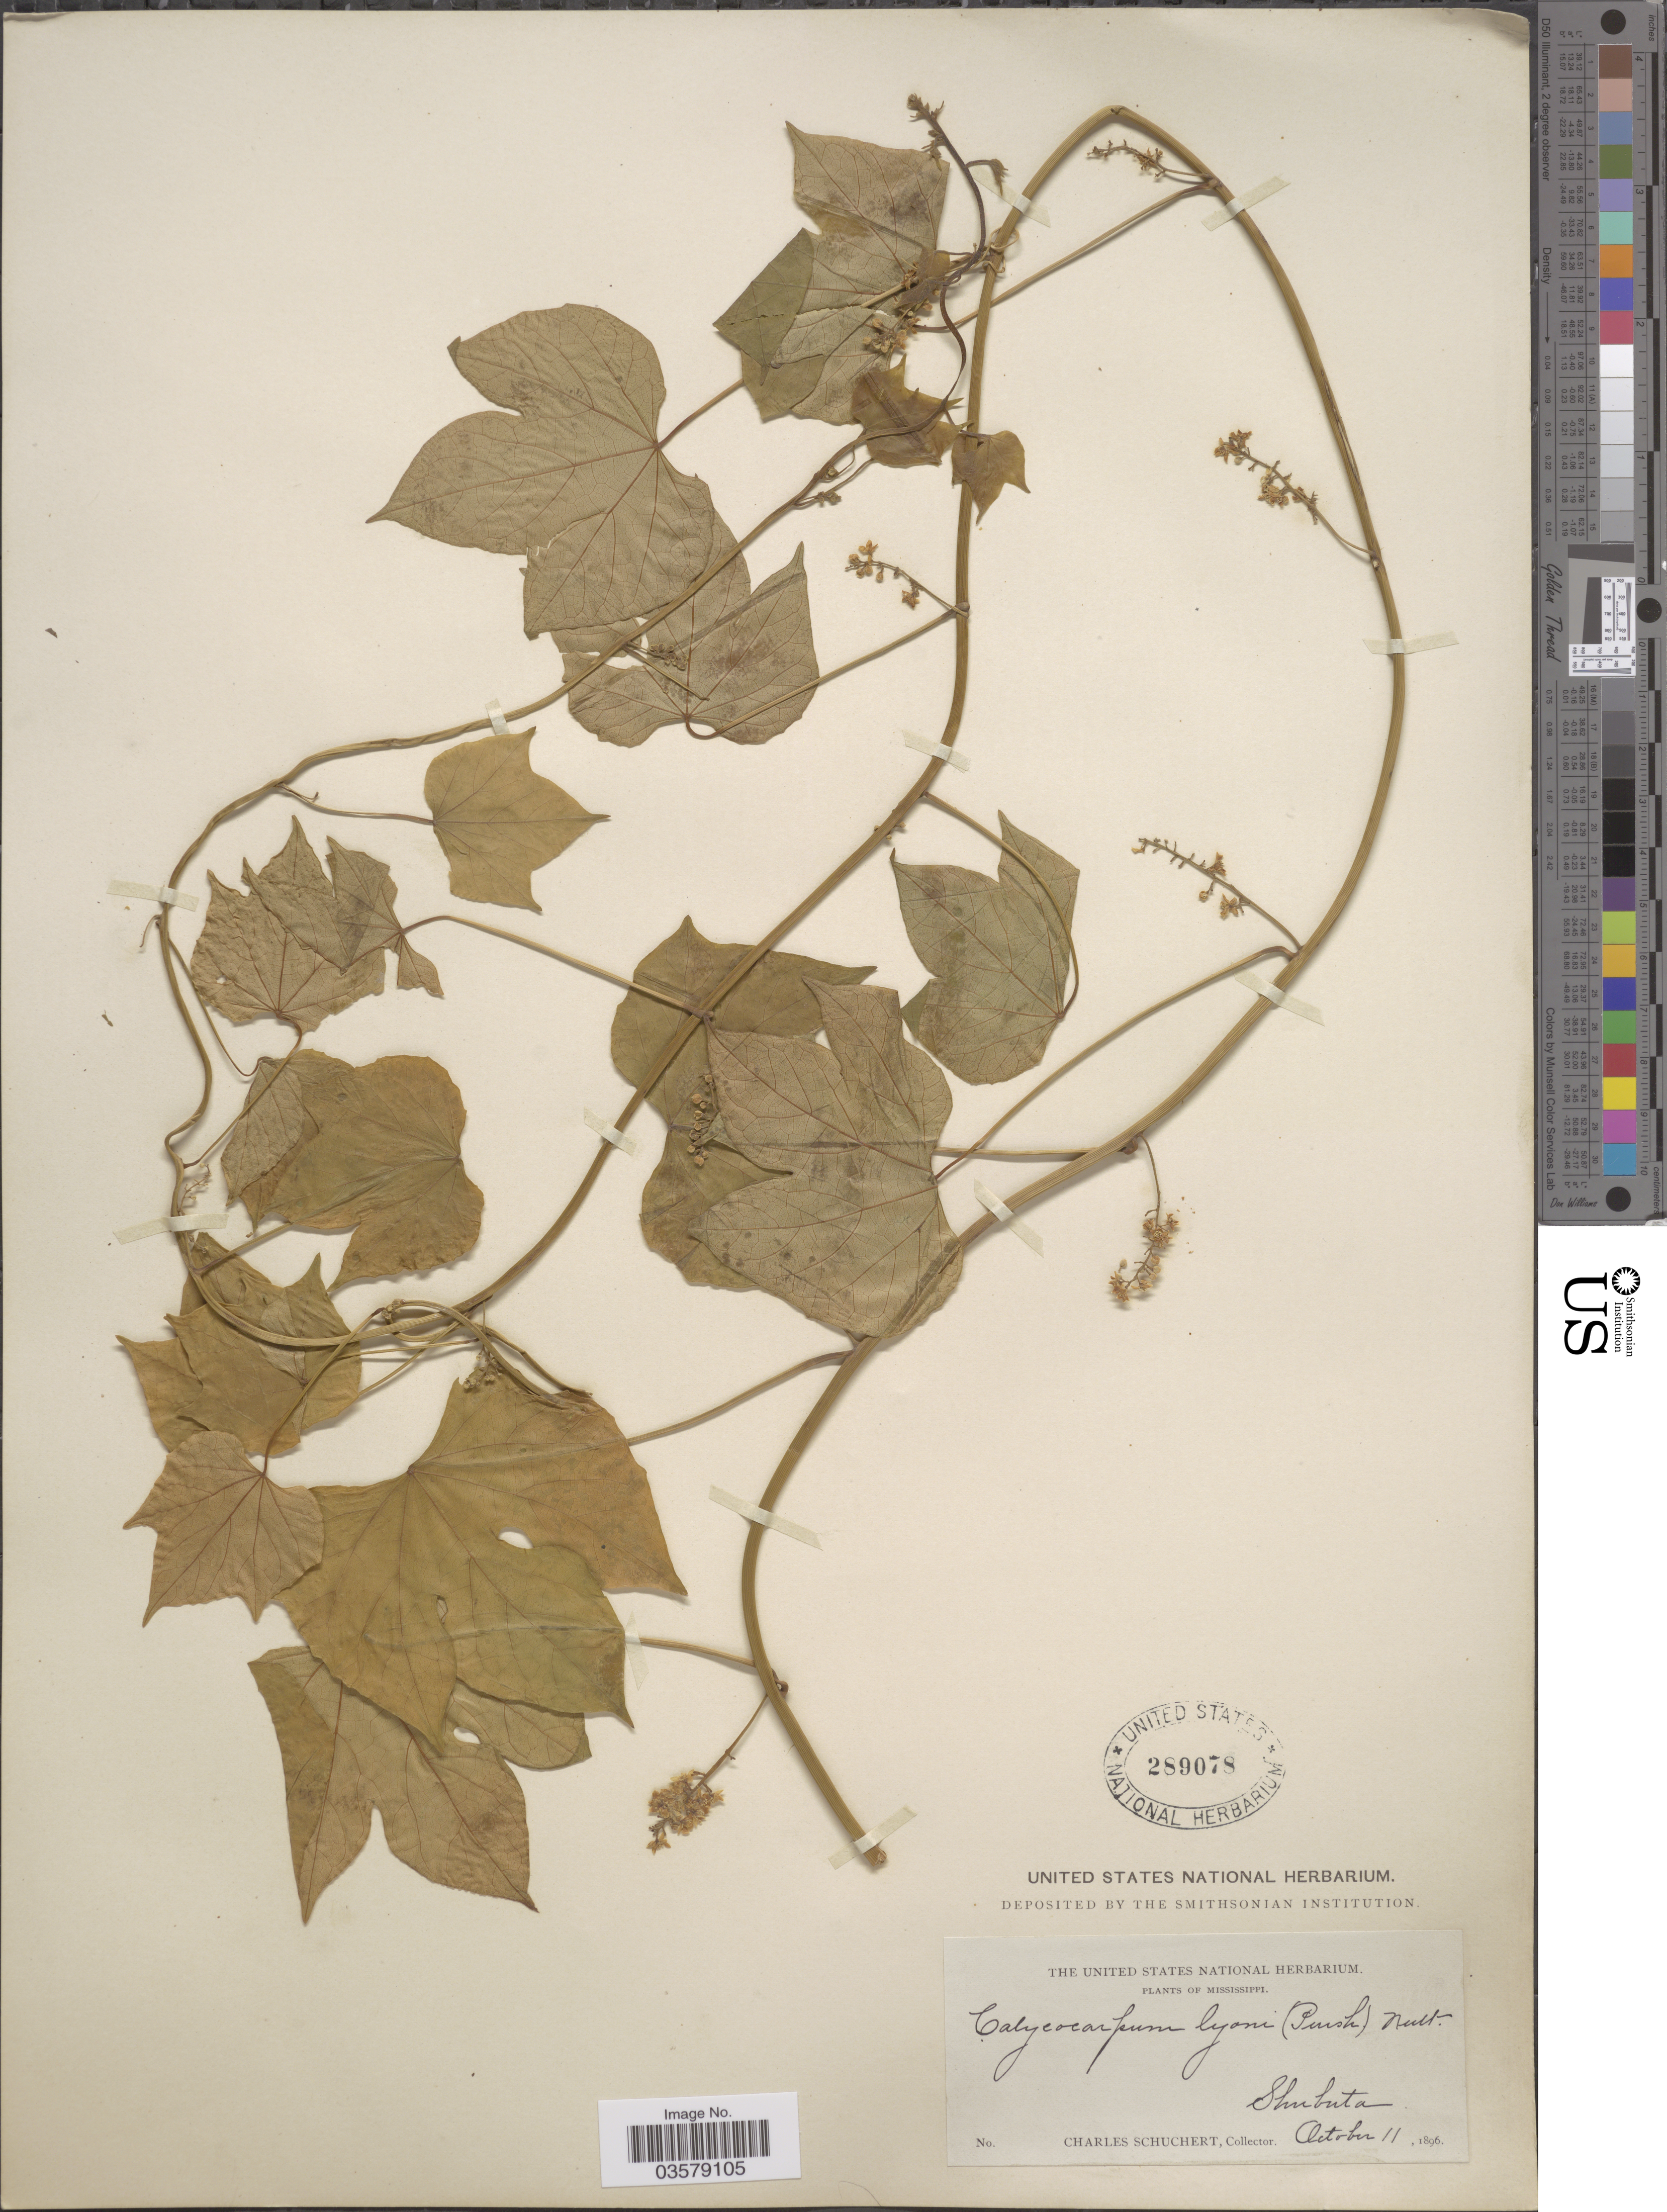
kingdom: Plantae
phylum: Tracheophyta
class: Magnoliopsida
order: Ranunculales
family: Menispermaceae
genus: Calycocarpum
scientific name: Calycocarpum lyonii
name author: (Pursh) A. Gray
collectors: C. Schuchert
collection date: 1896-10-11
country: United States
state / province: Mississippi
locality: Shubuta.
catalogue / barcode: US 289078